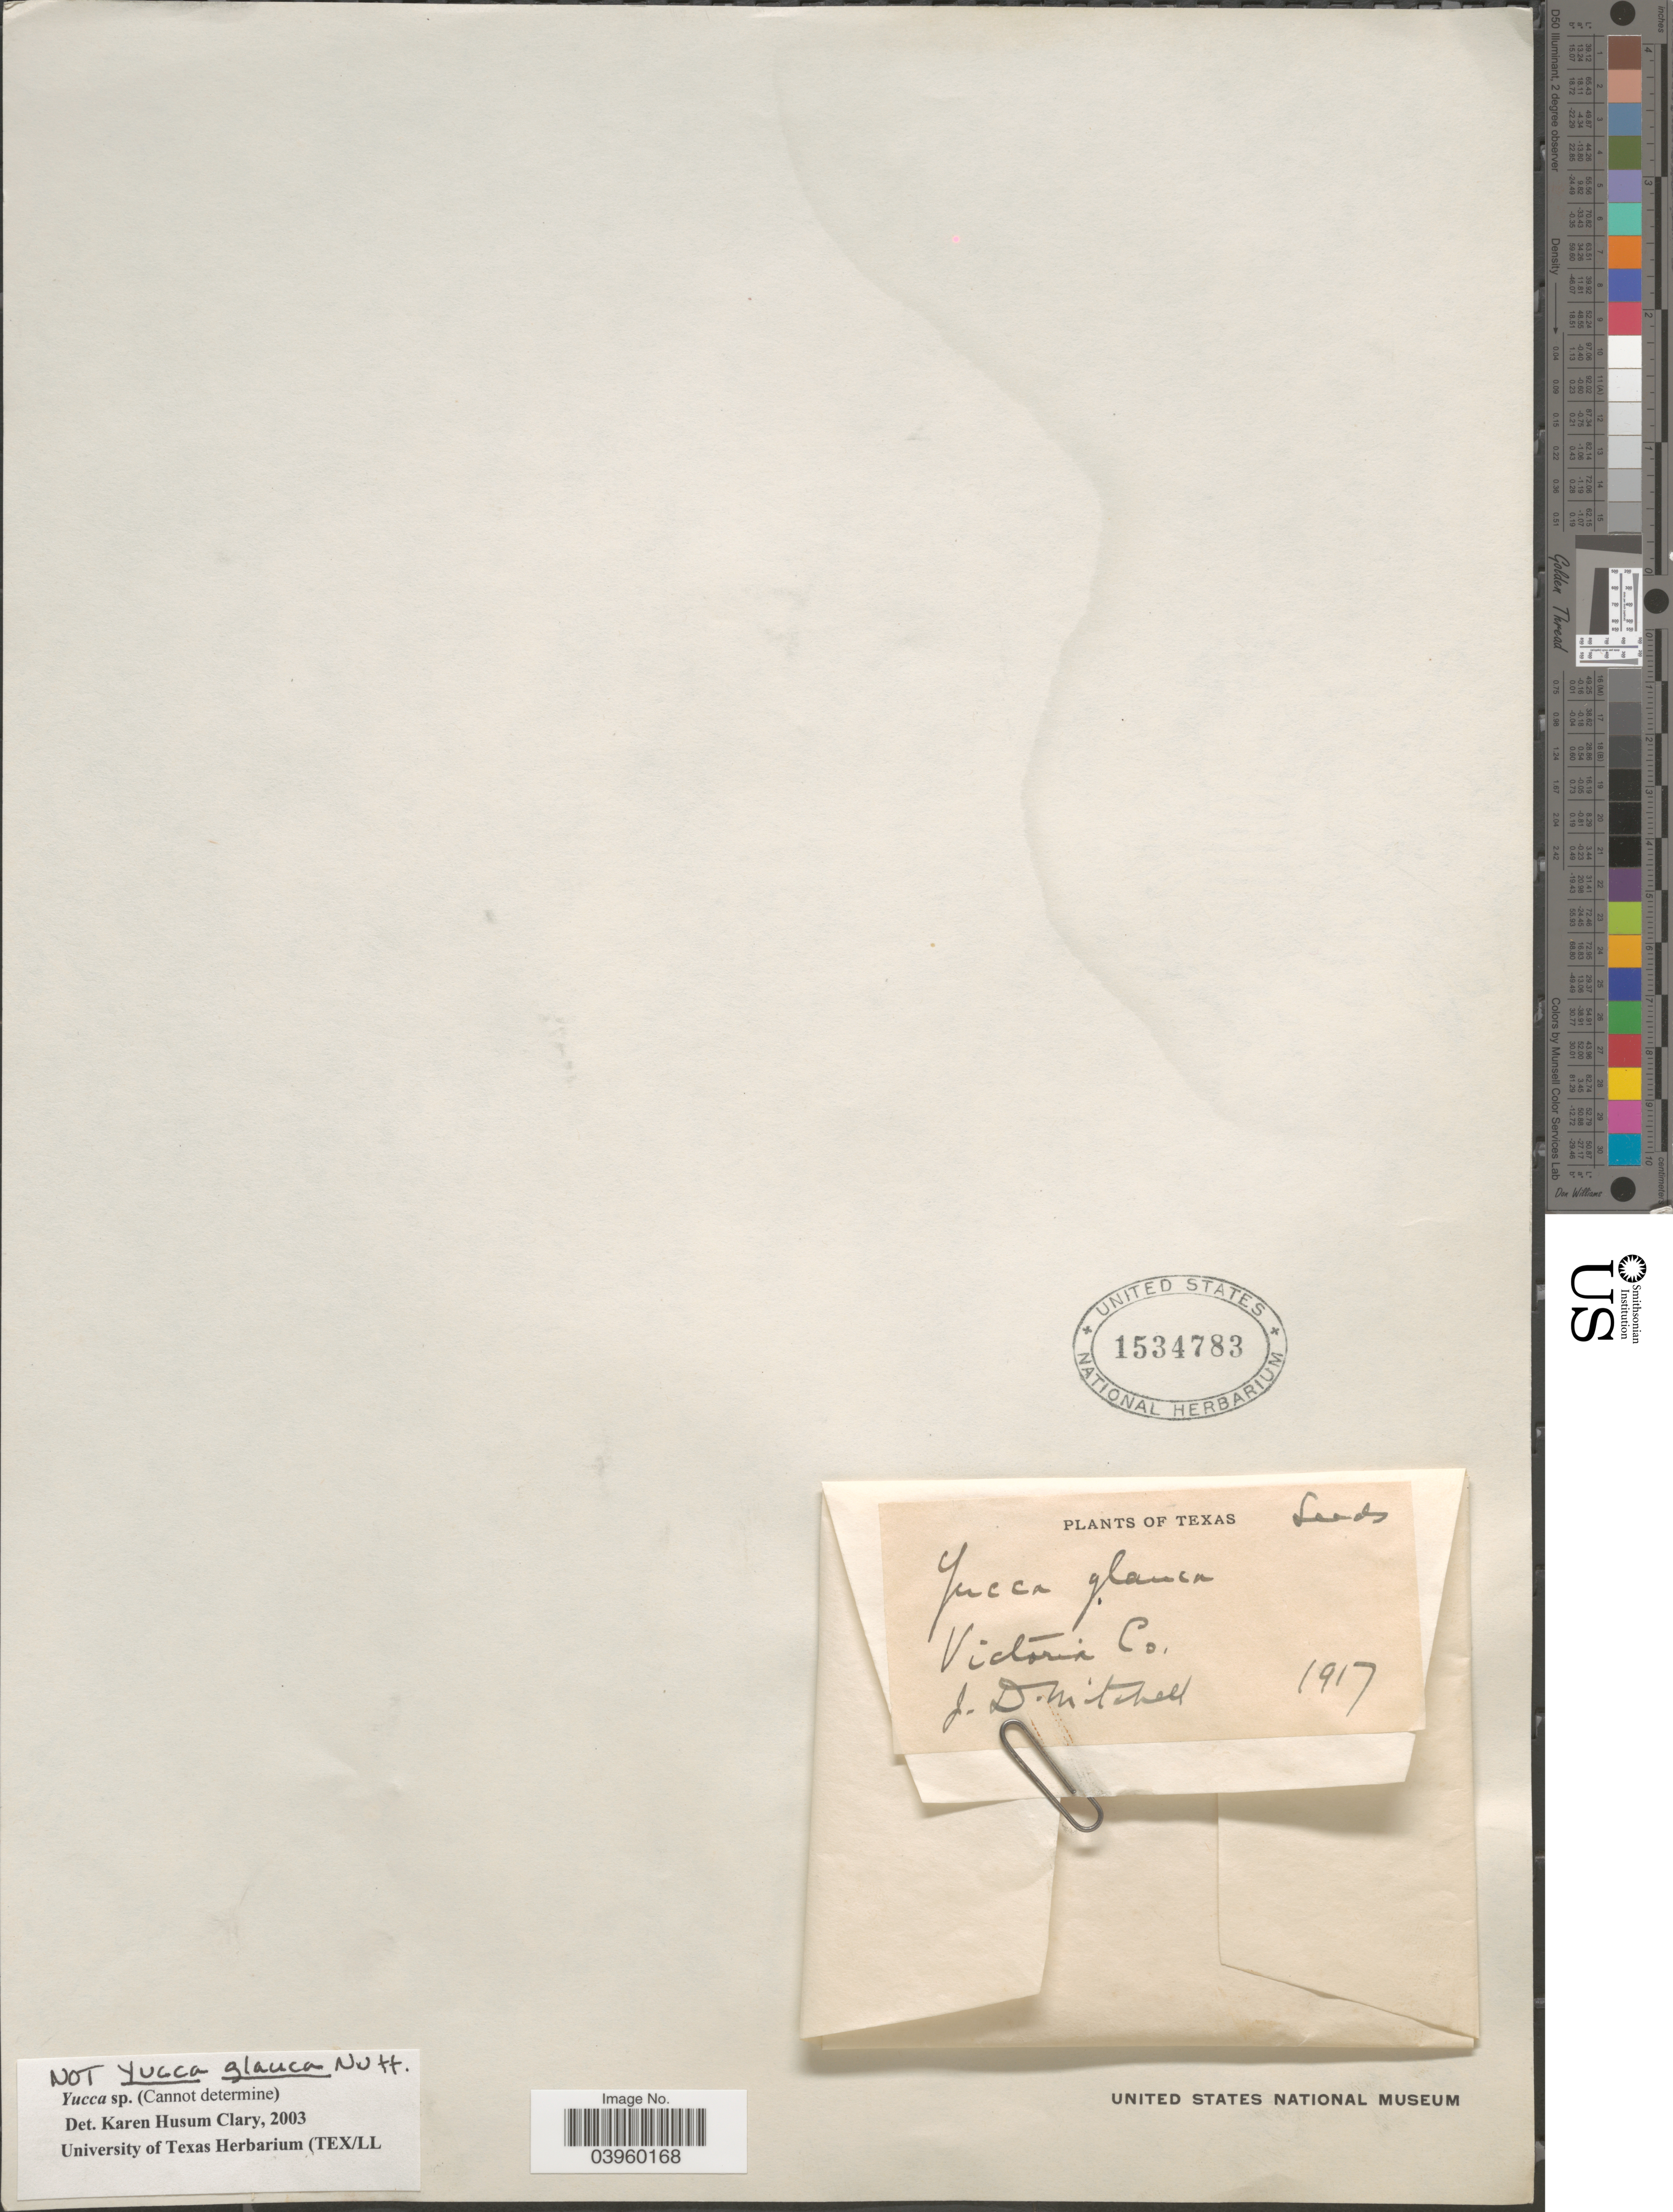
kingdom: Plantae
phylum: Tracheophyta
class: Liliopsida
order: Asparagales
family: Asparagaceae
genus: Yucca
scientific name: Yucca sp.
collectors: J. D. Mitchell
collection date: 1917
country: United States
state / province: Texas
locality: Victoria Co.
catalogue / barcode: US 1534783